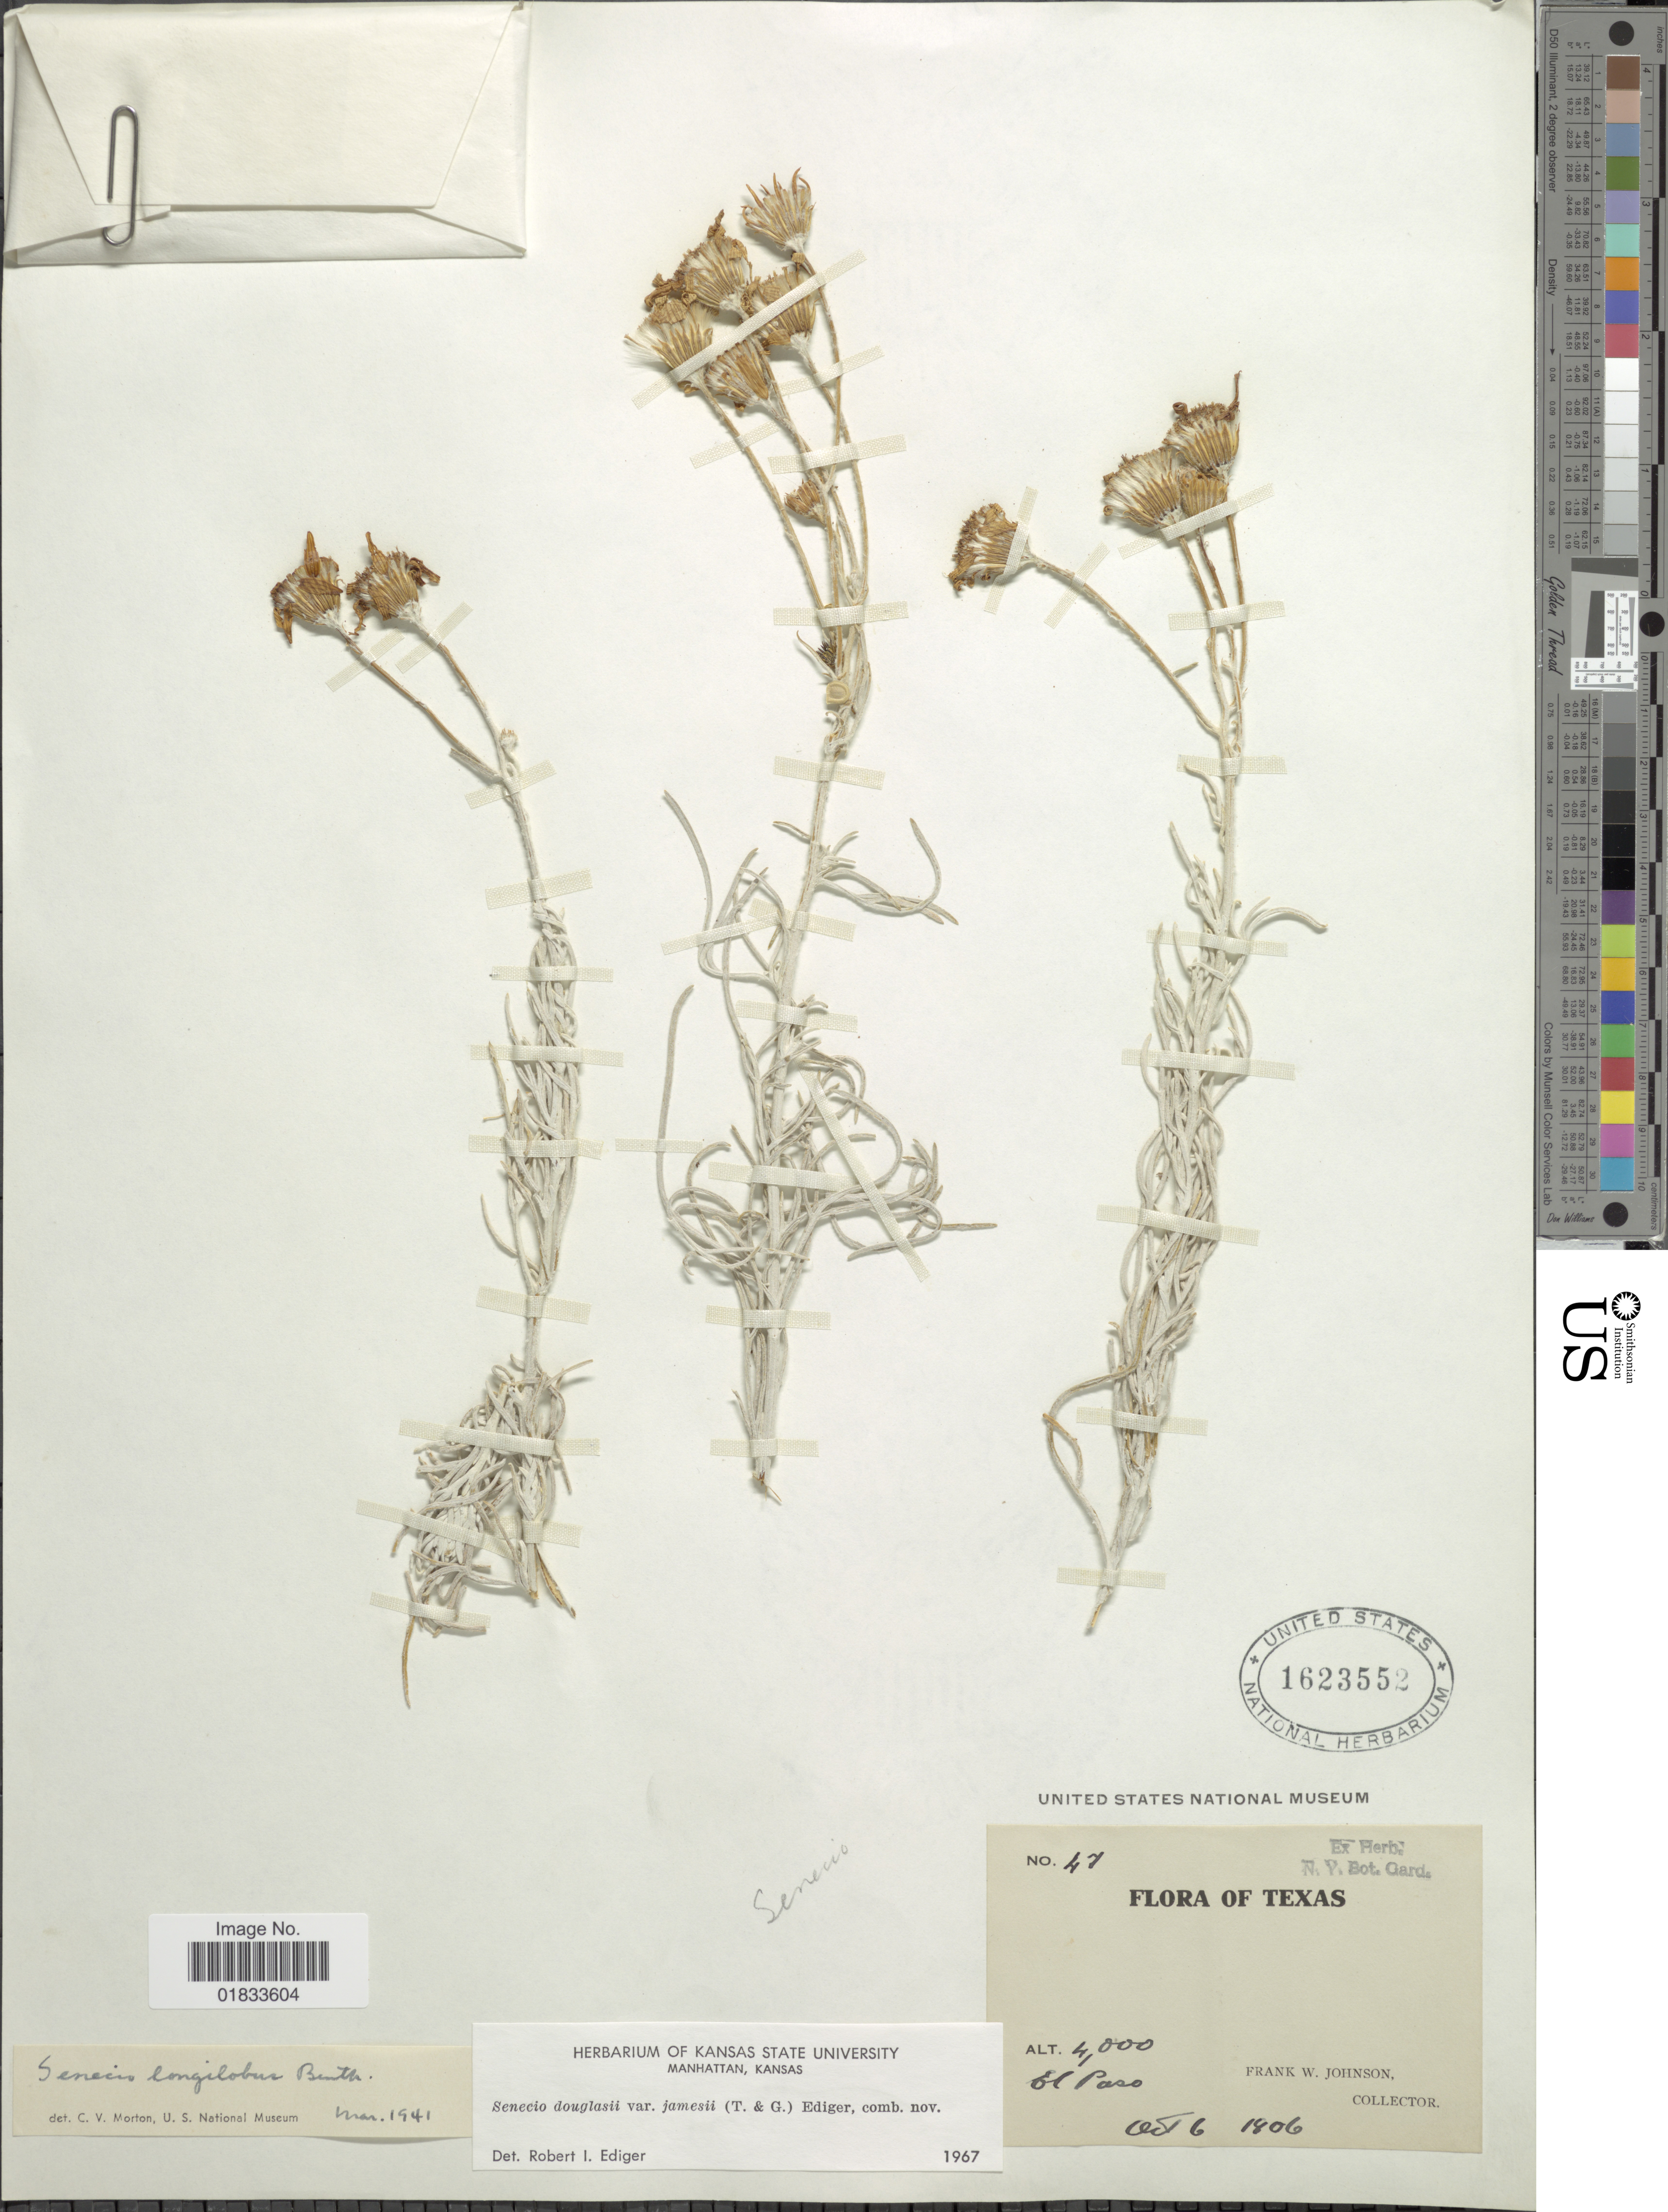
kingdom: Plantae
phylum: Tracheophyta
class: Magnoliopsida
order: Asterales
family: Asteraceae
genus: Senecio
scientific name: Senecio flaccidus var. flaccidus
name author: Less.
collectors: F. W. Johnson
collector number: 47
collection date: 1806-10-06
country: United States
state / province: Texas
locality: El Paso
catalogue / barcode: US 1623552